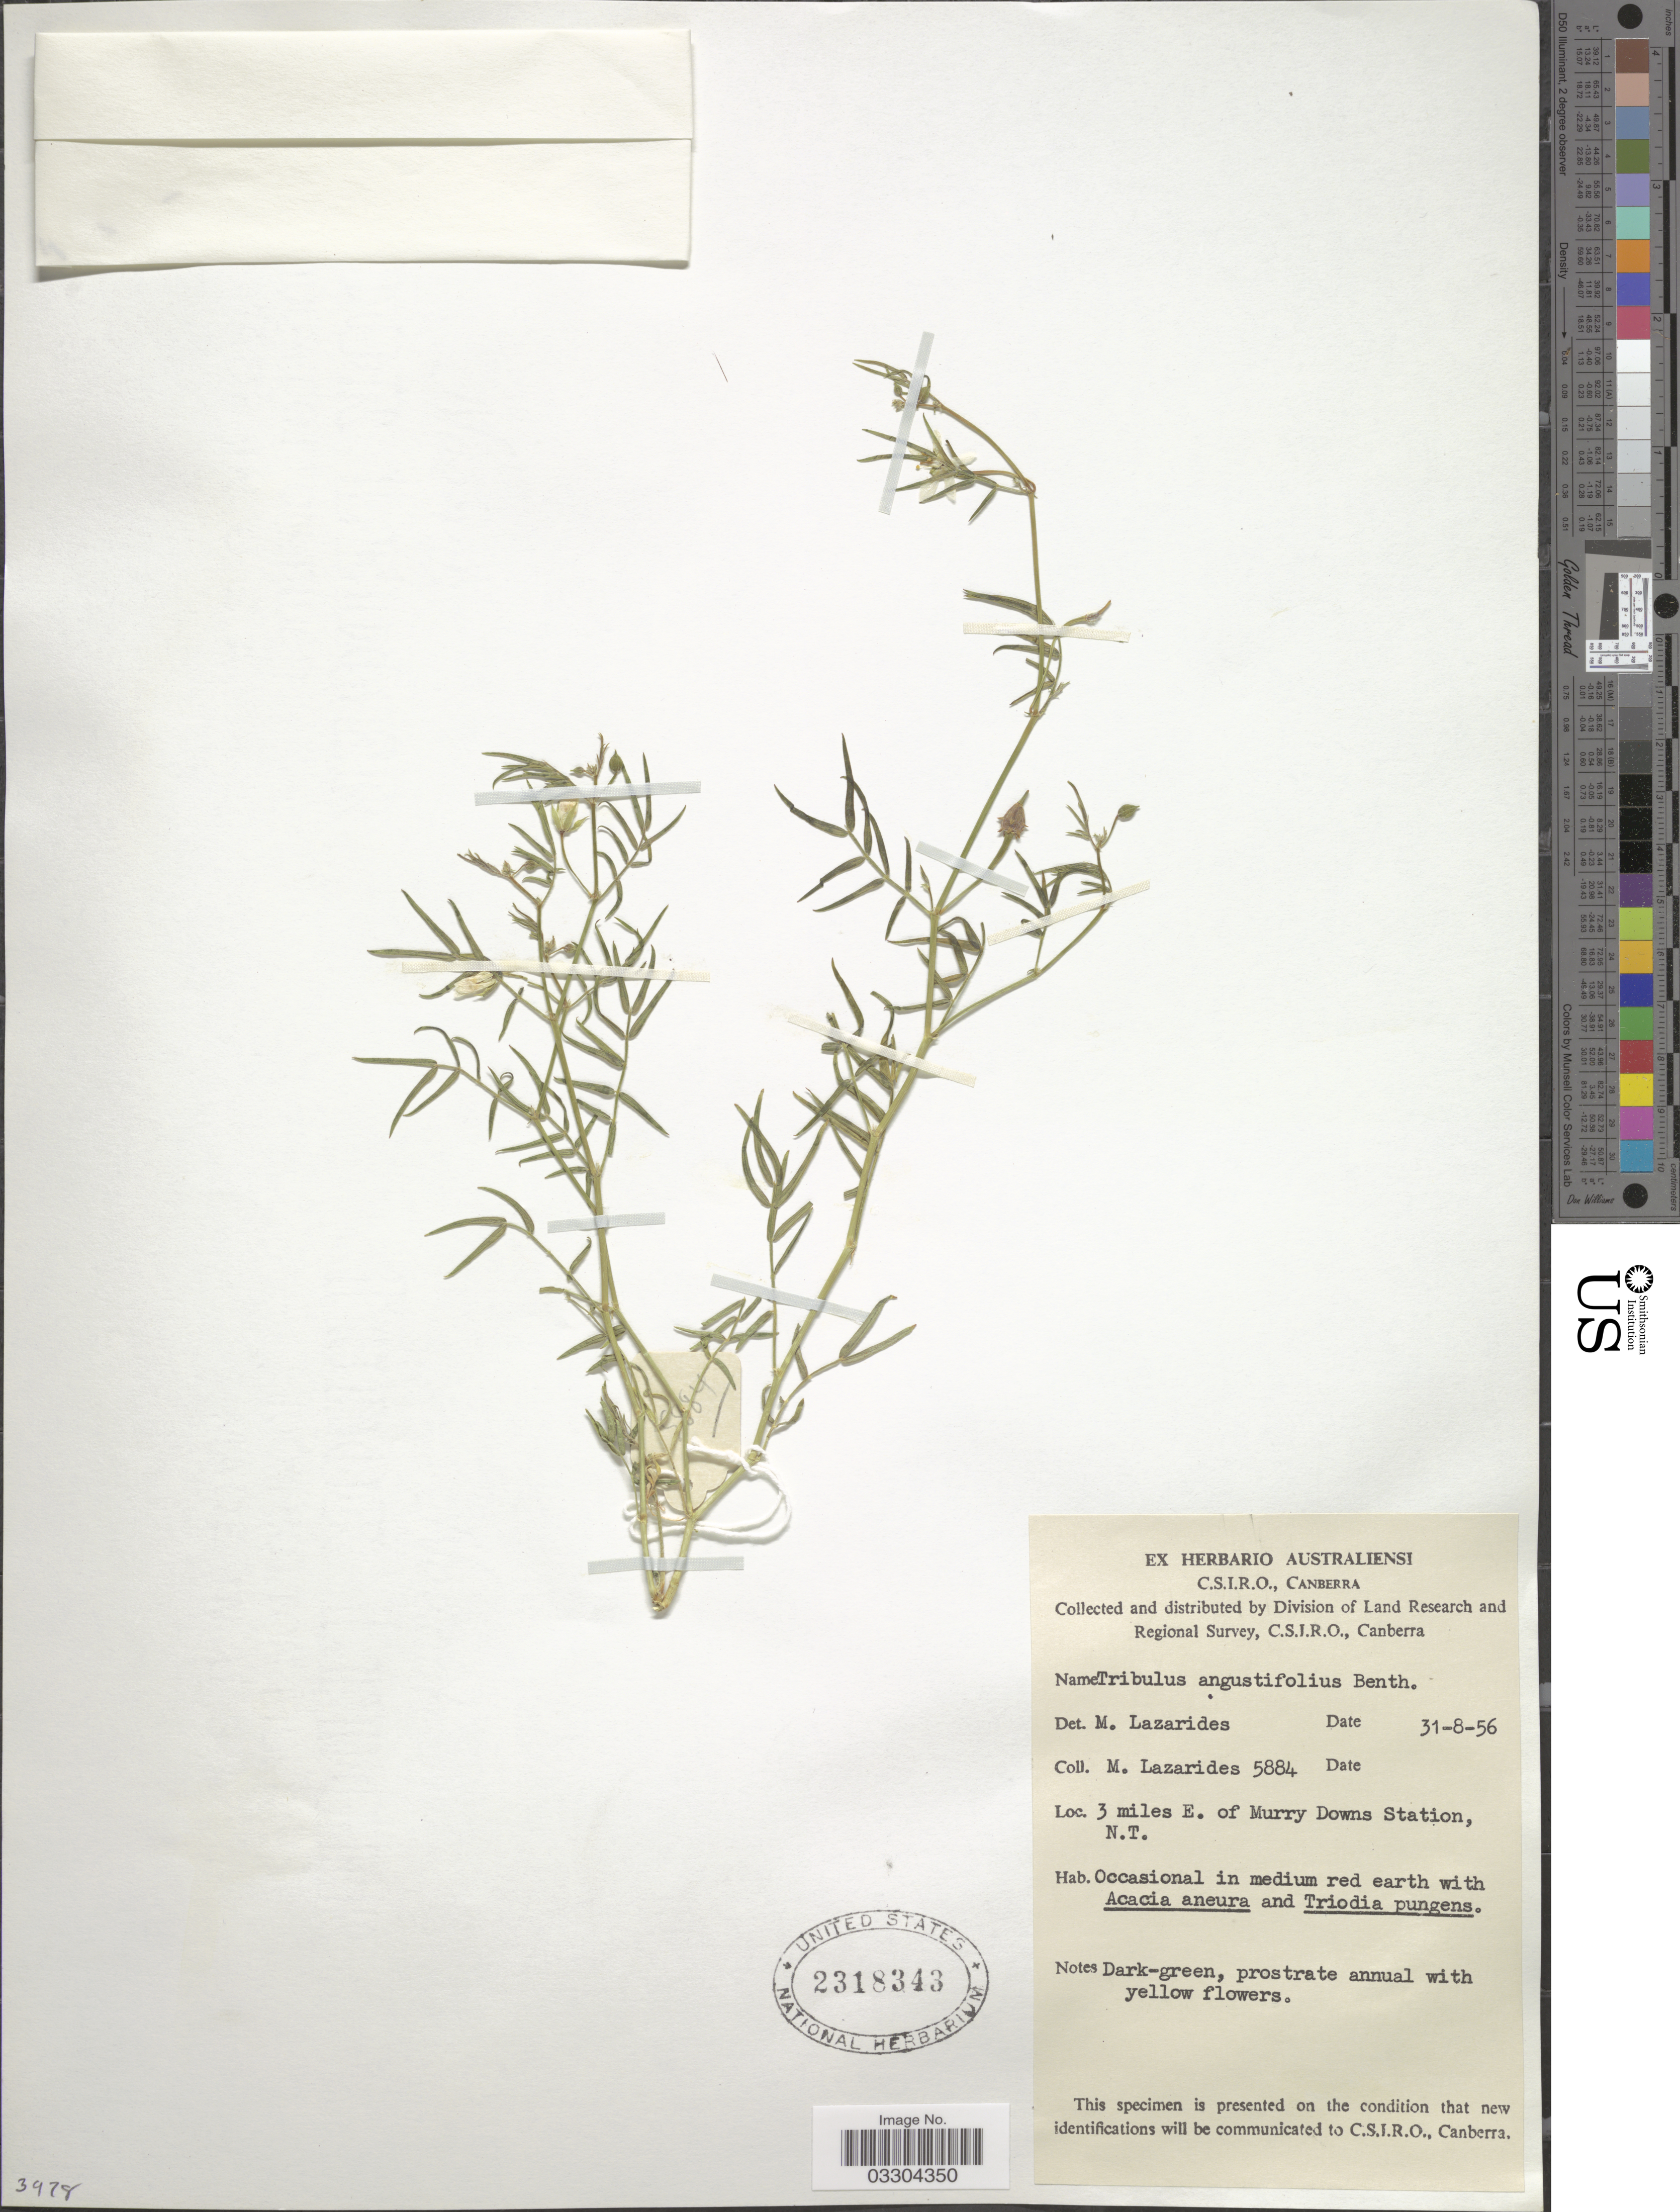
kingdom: Plantae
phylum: Tracheophyta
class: Magnoliopsida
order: Zygophyllales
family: Zygophyllaceae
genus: Tribulopis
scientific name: Tribulopis angustifolia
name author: R. Br.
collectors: M. Lazarides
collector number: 5884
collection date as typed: Transcribed d/m/y: 31/8/56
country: Australia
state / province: Northern Territory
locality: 3 miles E. of Murry Downs Station, N. T.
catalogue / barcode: US 2318343